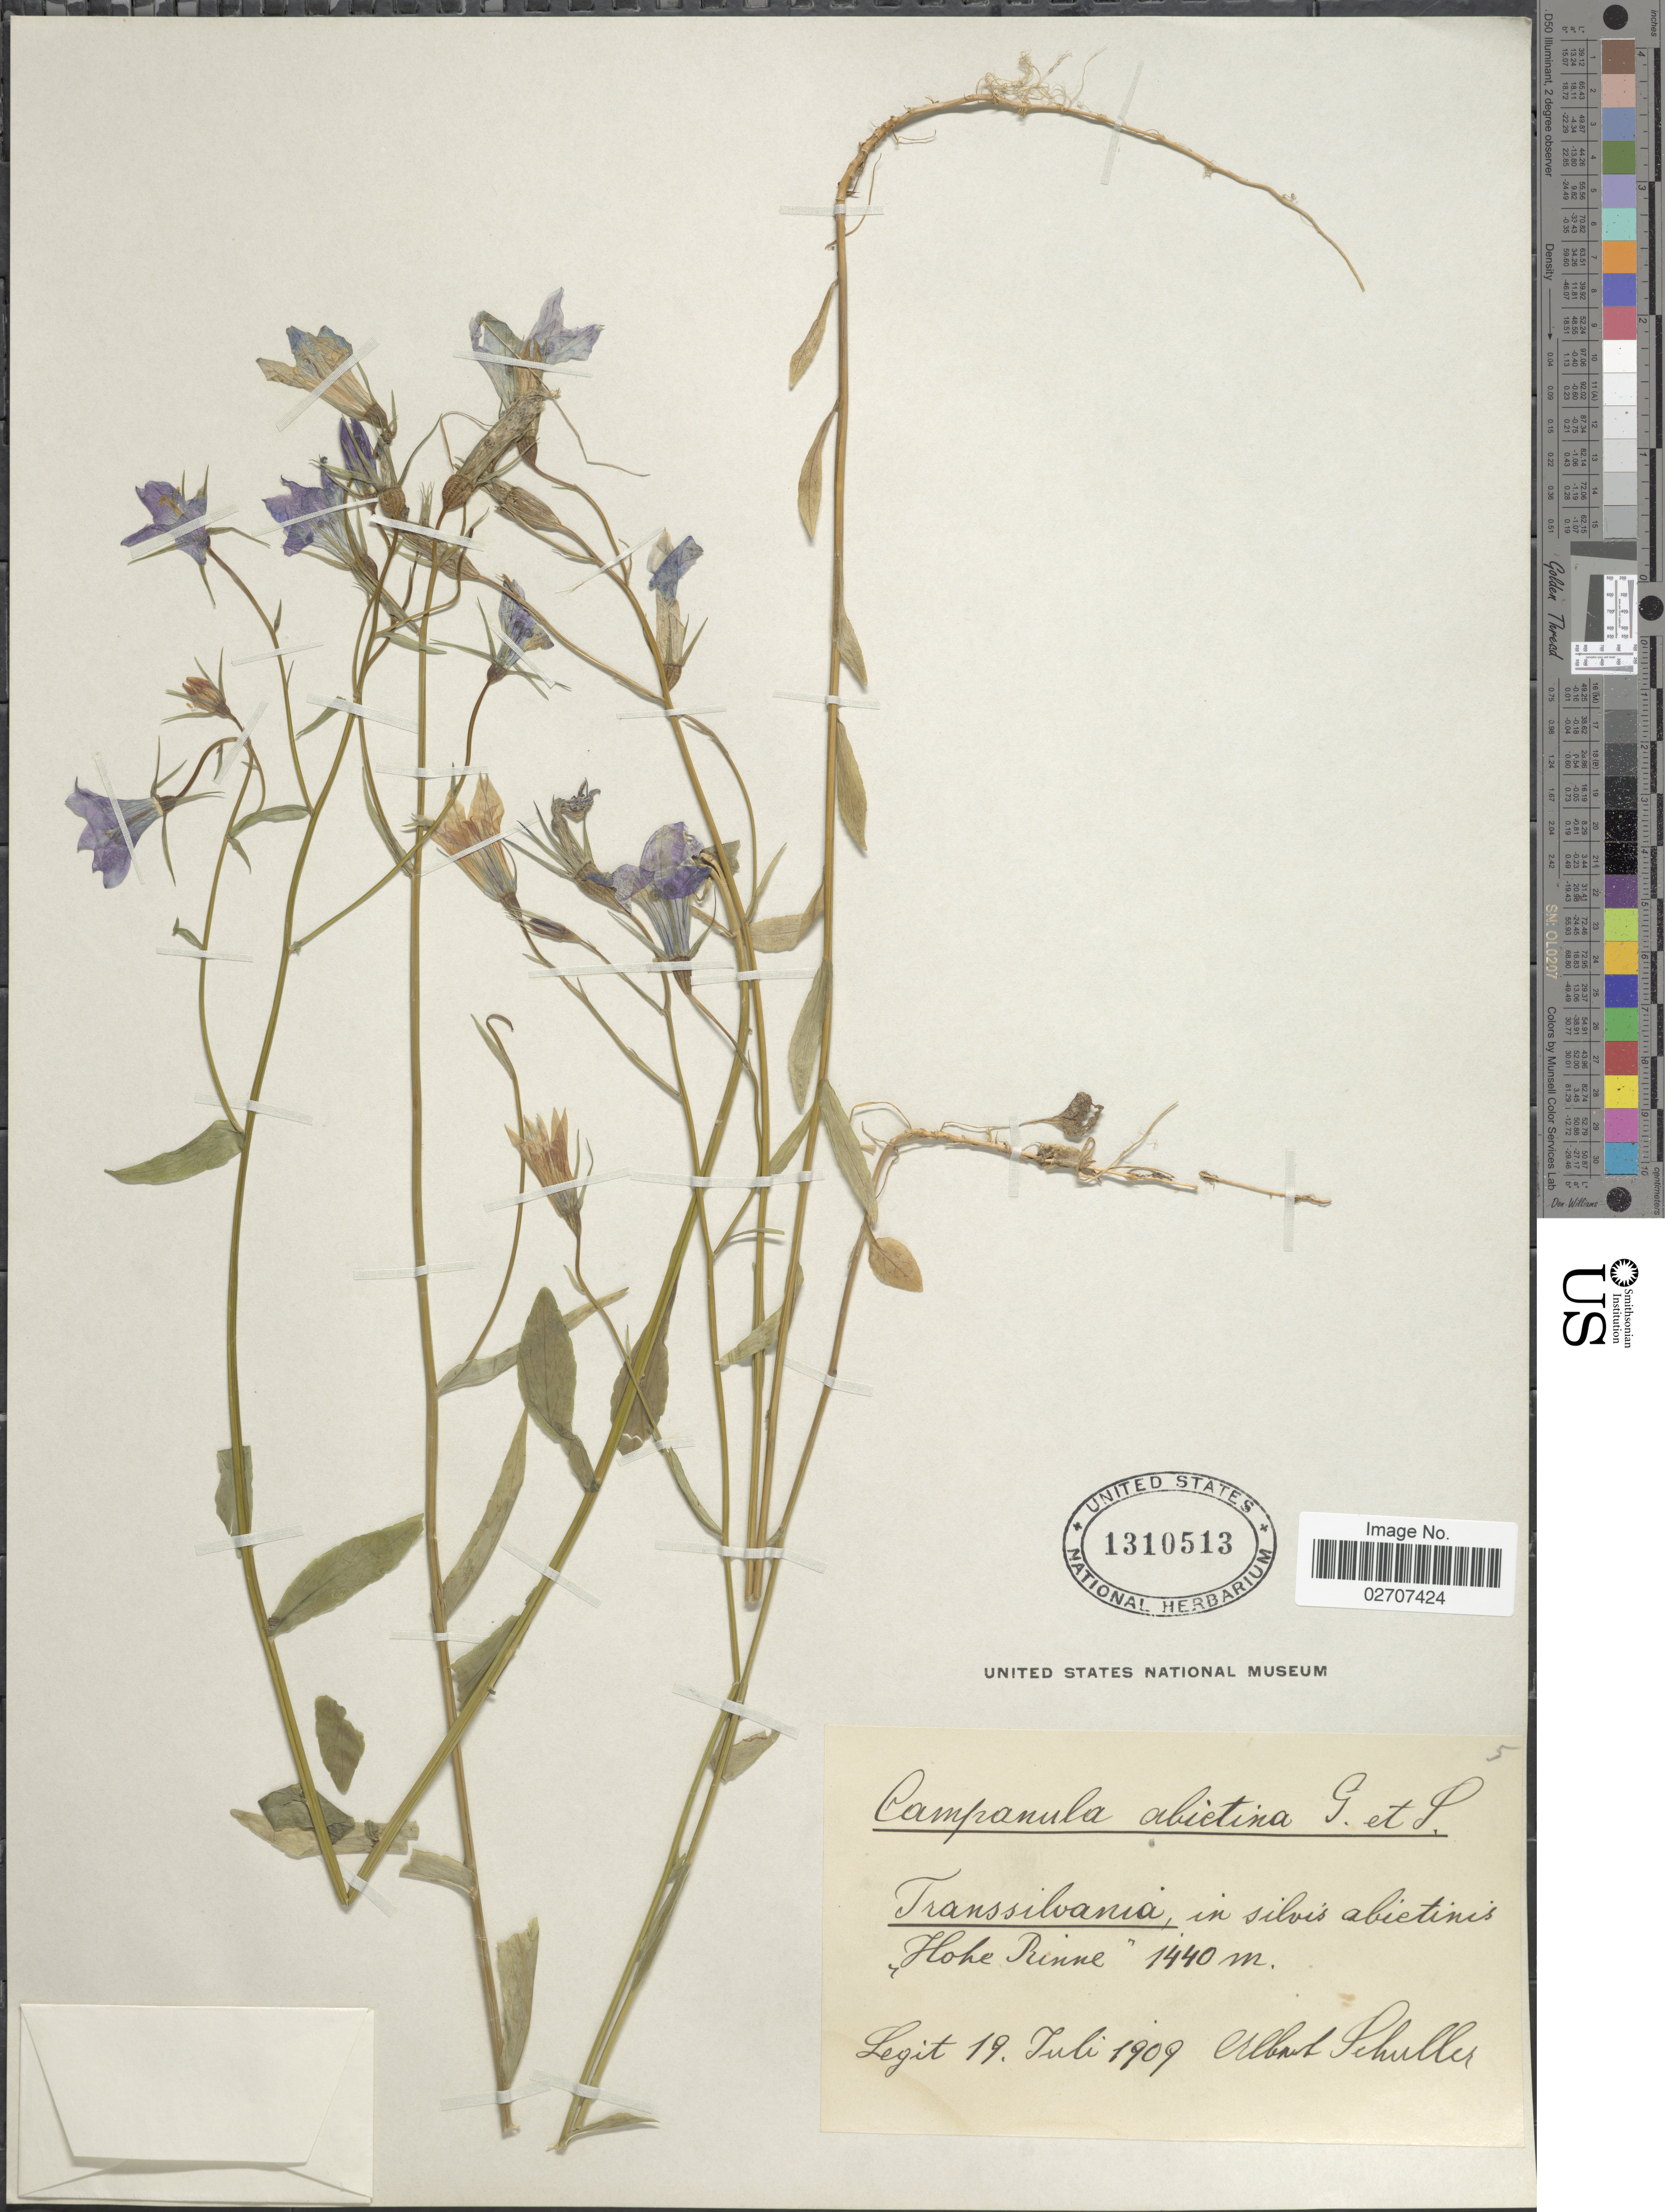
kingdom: Plantae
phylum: Tracheophyta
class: Magnoliopsida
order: Asterales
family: Campanulaceae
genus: Campanula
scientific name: Campanula abietina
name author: Griseb. & Schenk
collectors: A. Schuller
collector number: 5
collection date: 1909-07-19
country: Romania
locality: Transsilvania, in silvis abietinis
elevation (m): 1440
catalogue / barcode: US 1310513